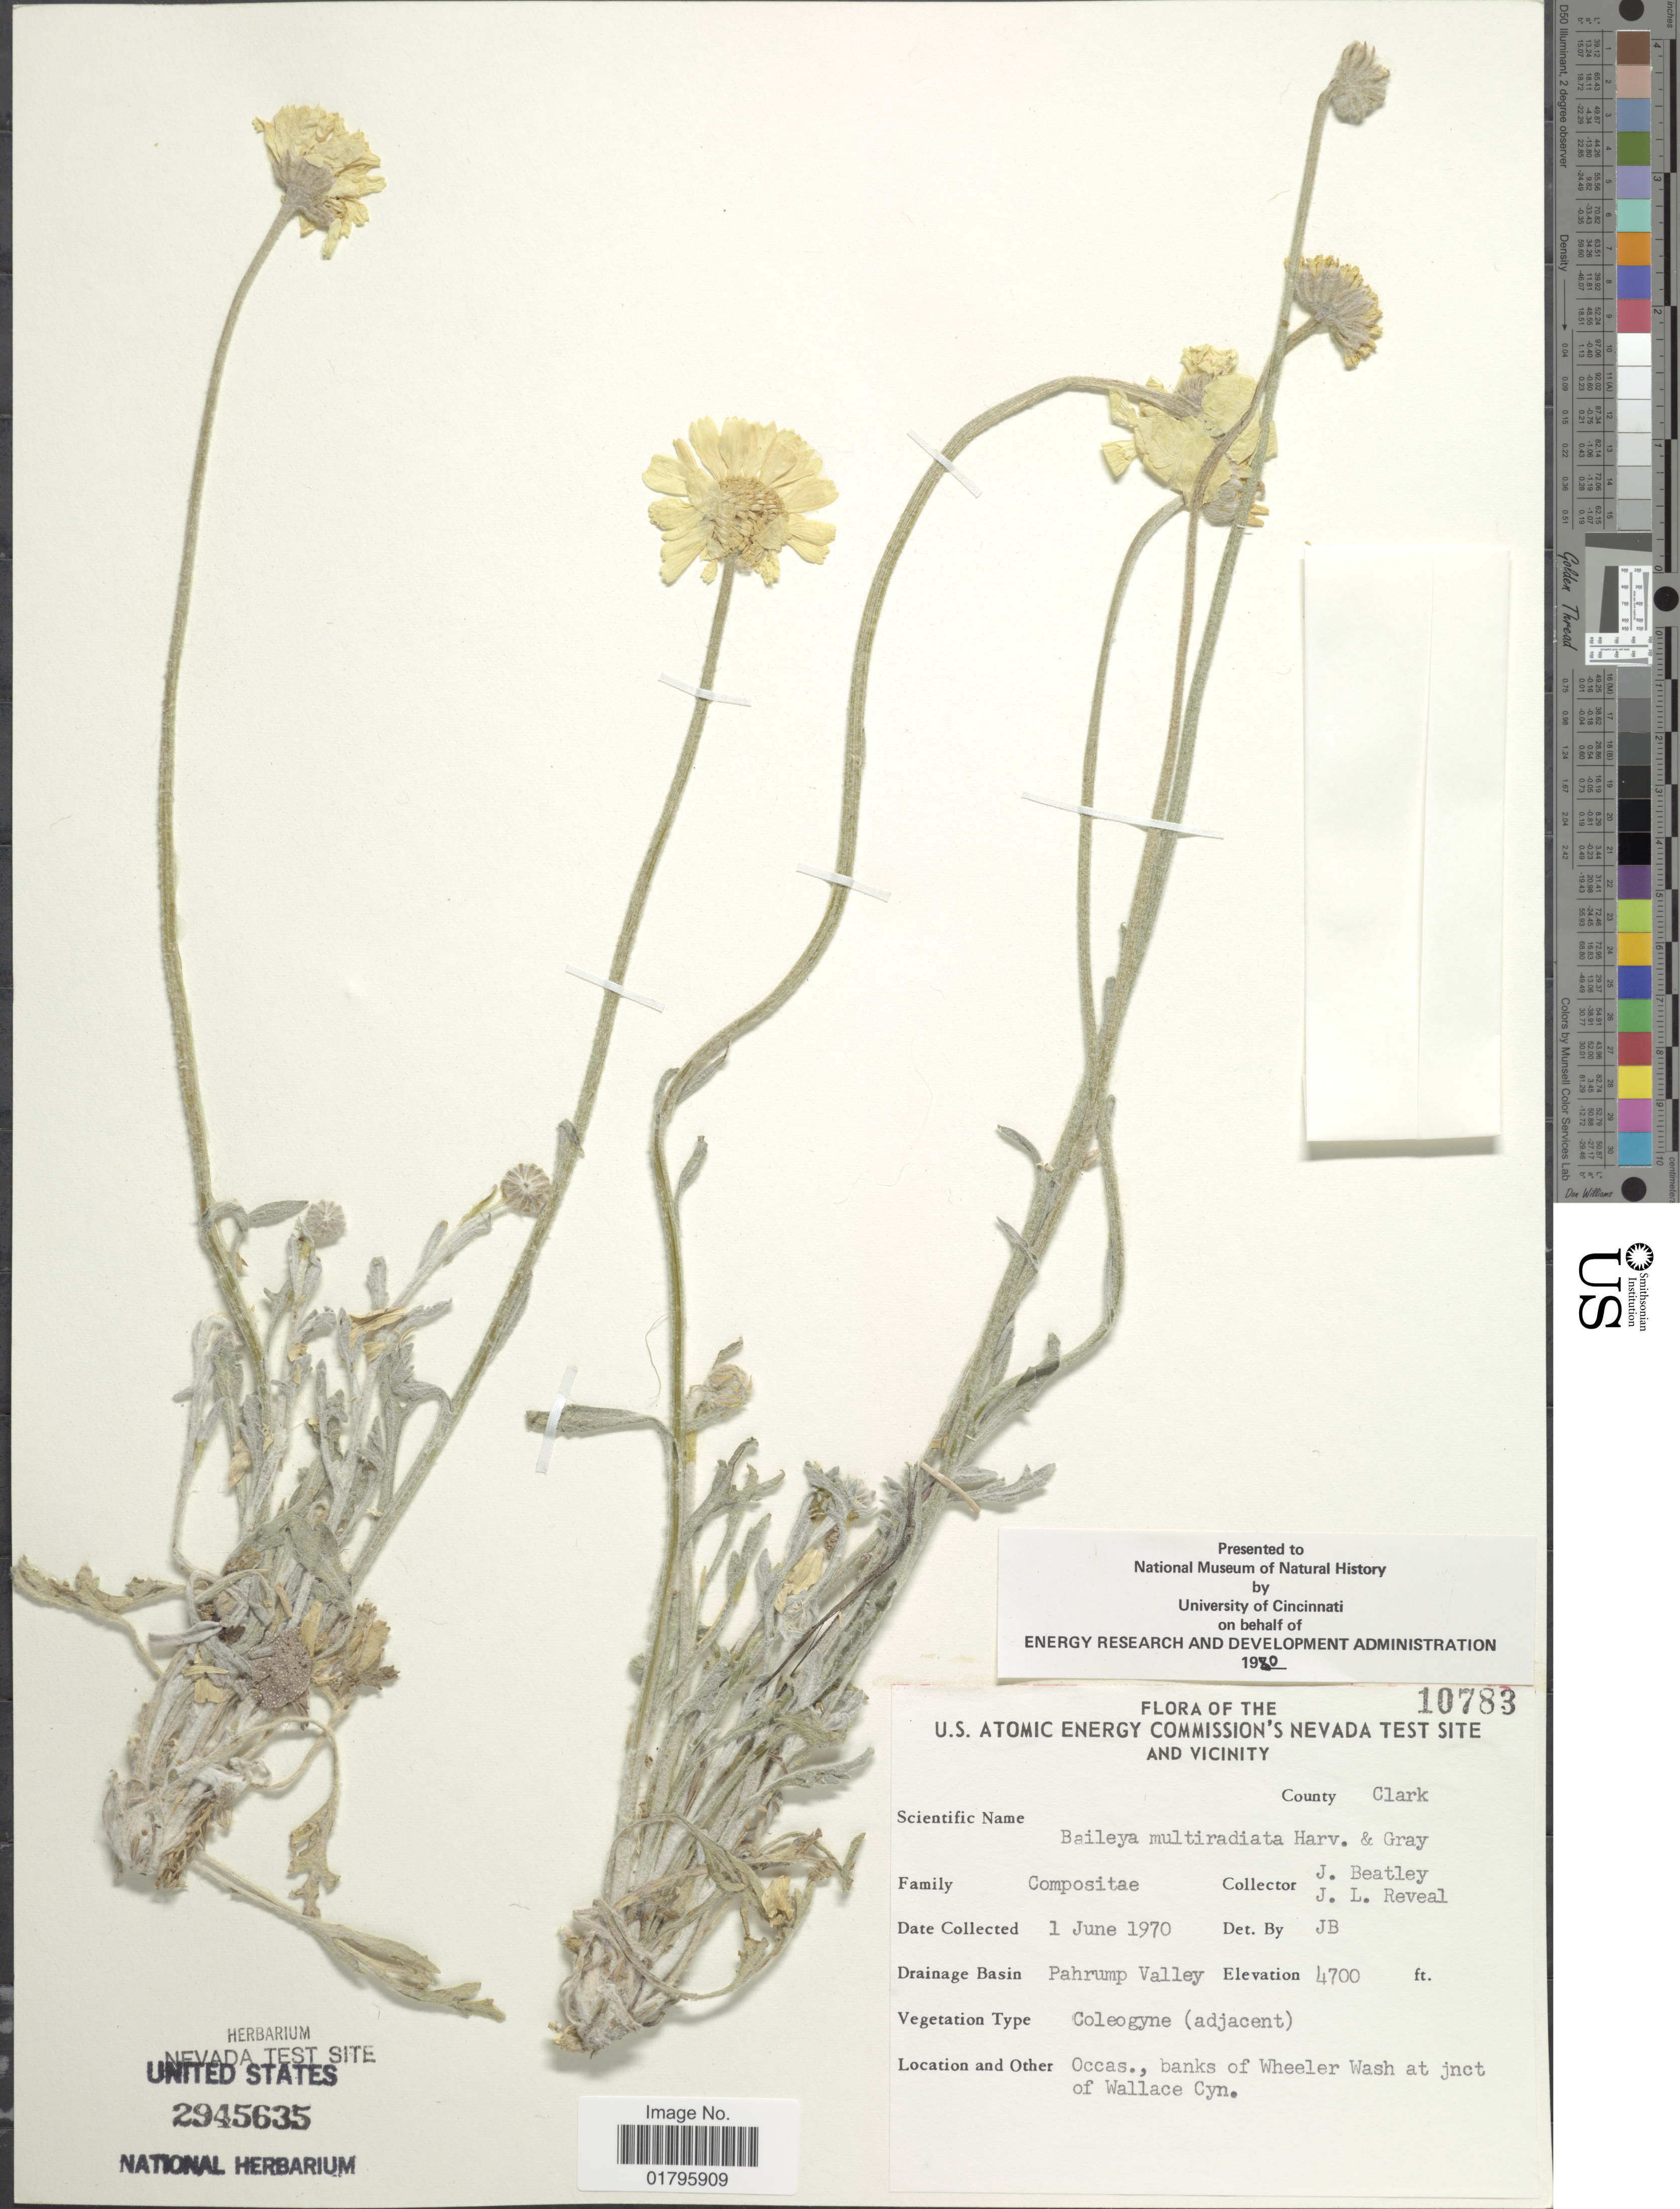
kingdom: Plantae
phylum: Tracheophyta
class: Magnoliopsida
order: Asterales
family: Asteraceae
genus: Baileya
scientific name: Baileya multiradiata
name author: Harv. & A. Gray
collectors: J. C. Beatley & J. Reveal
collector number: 10783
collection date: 1970-06-01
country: United States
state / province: Nevada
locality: U.S. Atomic Energy Commission's Nevada Test site and Vicinity, Pahrump Valley, Occas., banks of Wheeler Wash at jnct of Wallace Cyn. County Clark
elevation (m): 1433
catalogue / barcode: US 2945635